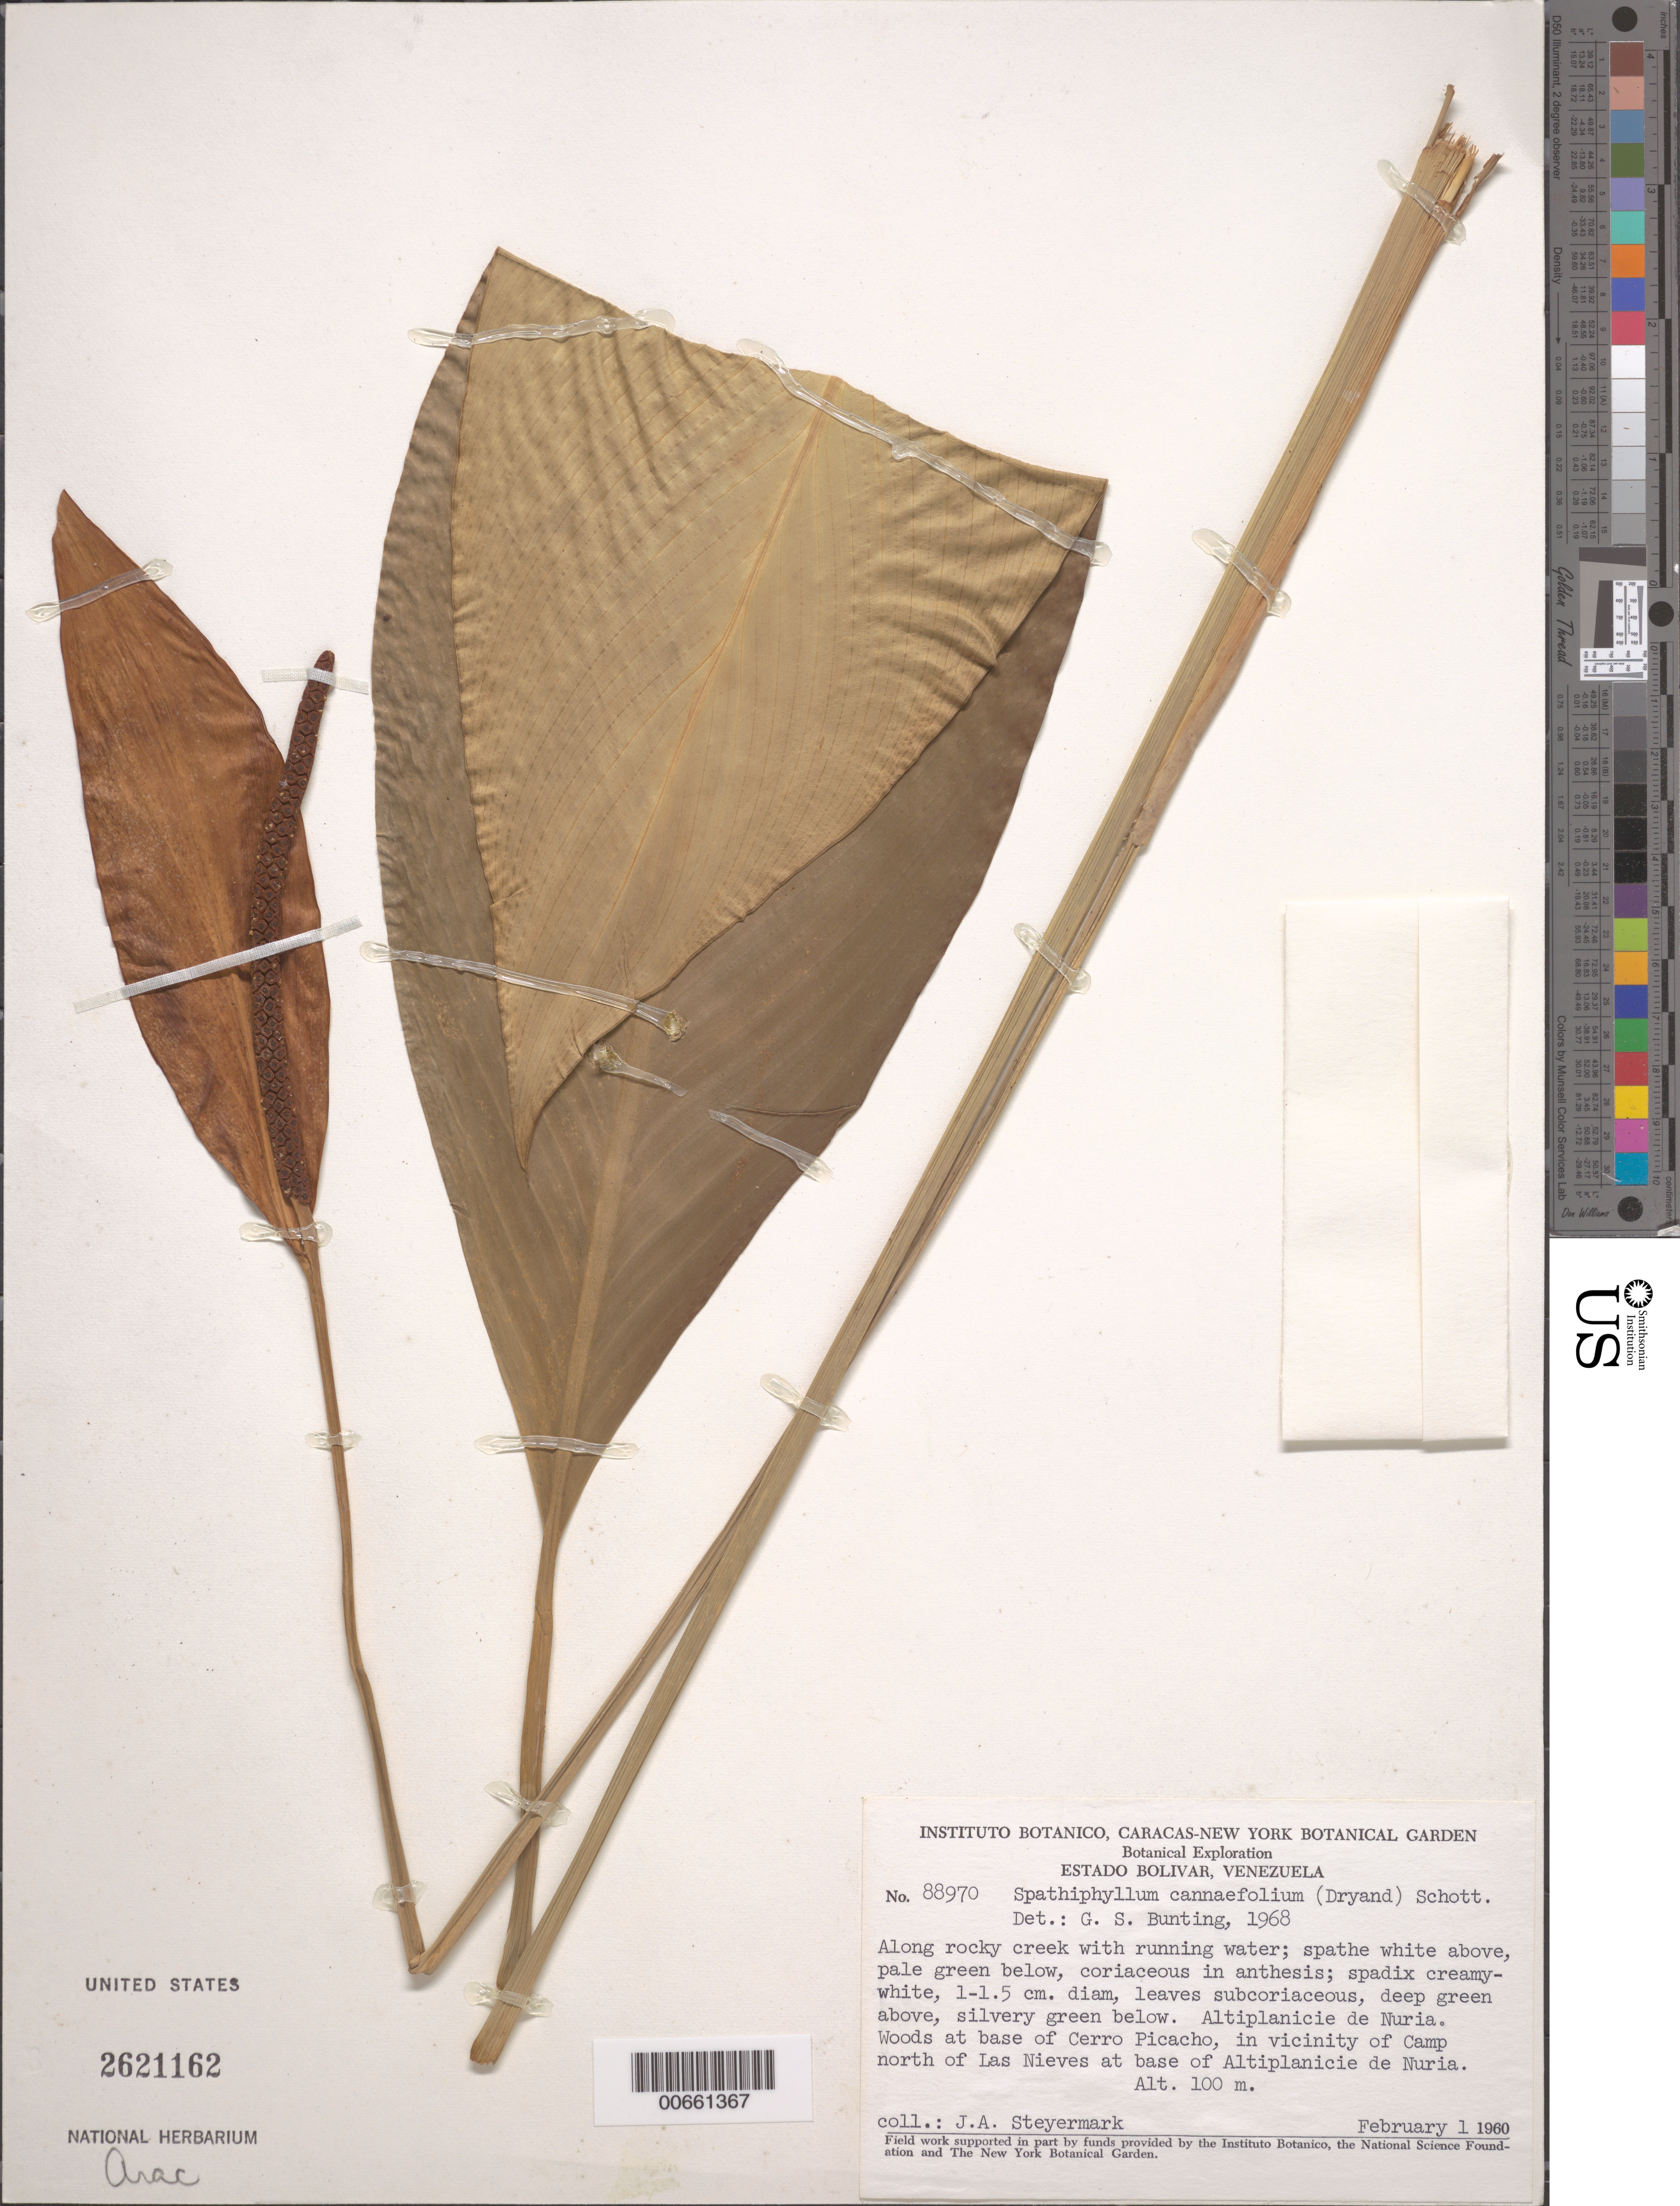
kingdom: Plantae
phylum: Tracheophyta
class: Liliopsida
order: Alismatales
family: Araceae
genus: Spathiphyllum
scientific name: Spathiphyllum cannifolium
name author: (Dryand. ex Sims) Schott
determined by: Bunting, G. S.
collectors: J. Steyermark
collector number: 88970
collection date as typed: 1-Feb-61 to 11-Feb-61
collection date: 1961-02-01/1961-02-11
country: Venezuela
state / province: Bolívar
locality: Cerro El Picacho, SE of; N of Las Nieves, 45 km N of Tumeremo, Altiplanicie de Nuria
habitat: Along rocky creek with running water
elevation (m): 100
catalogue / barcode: US 2621162